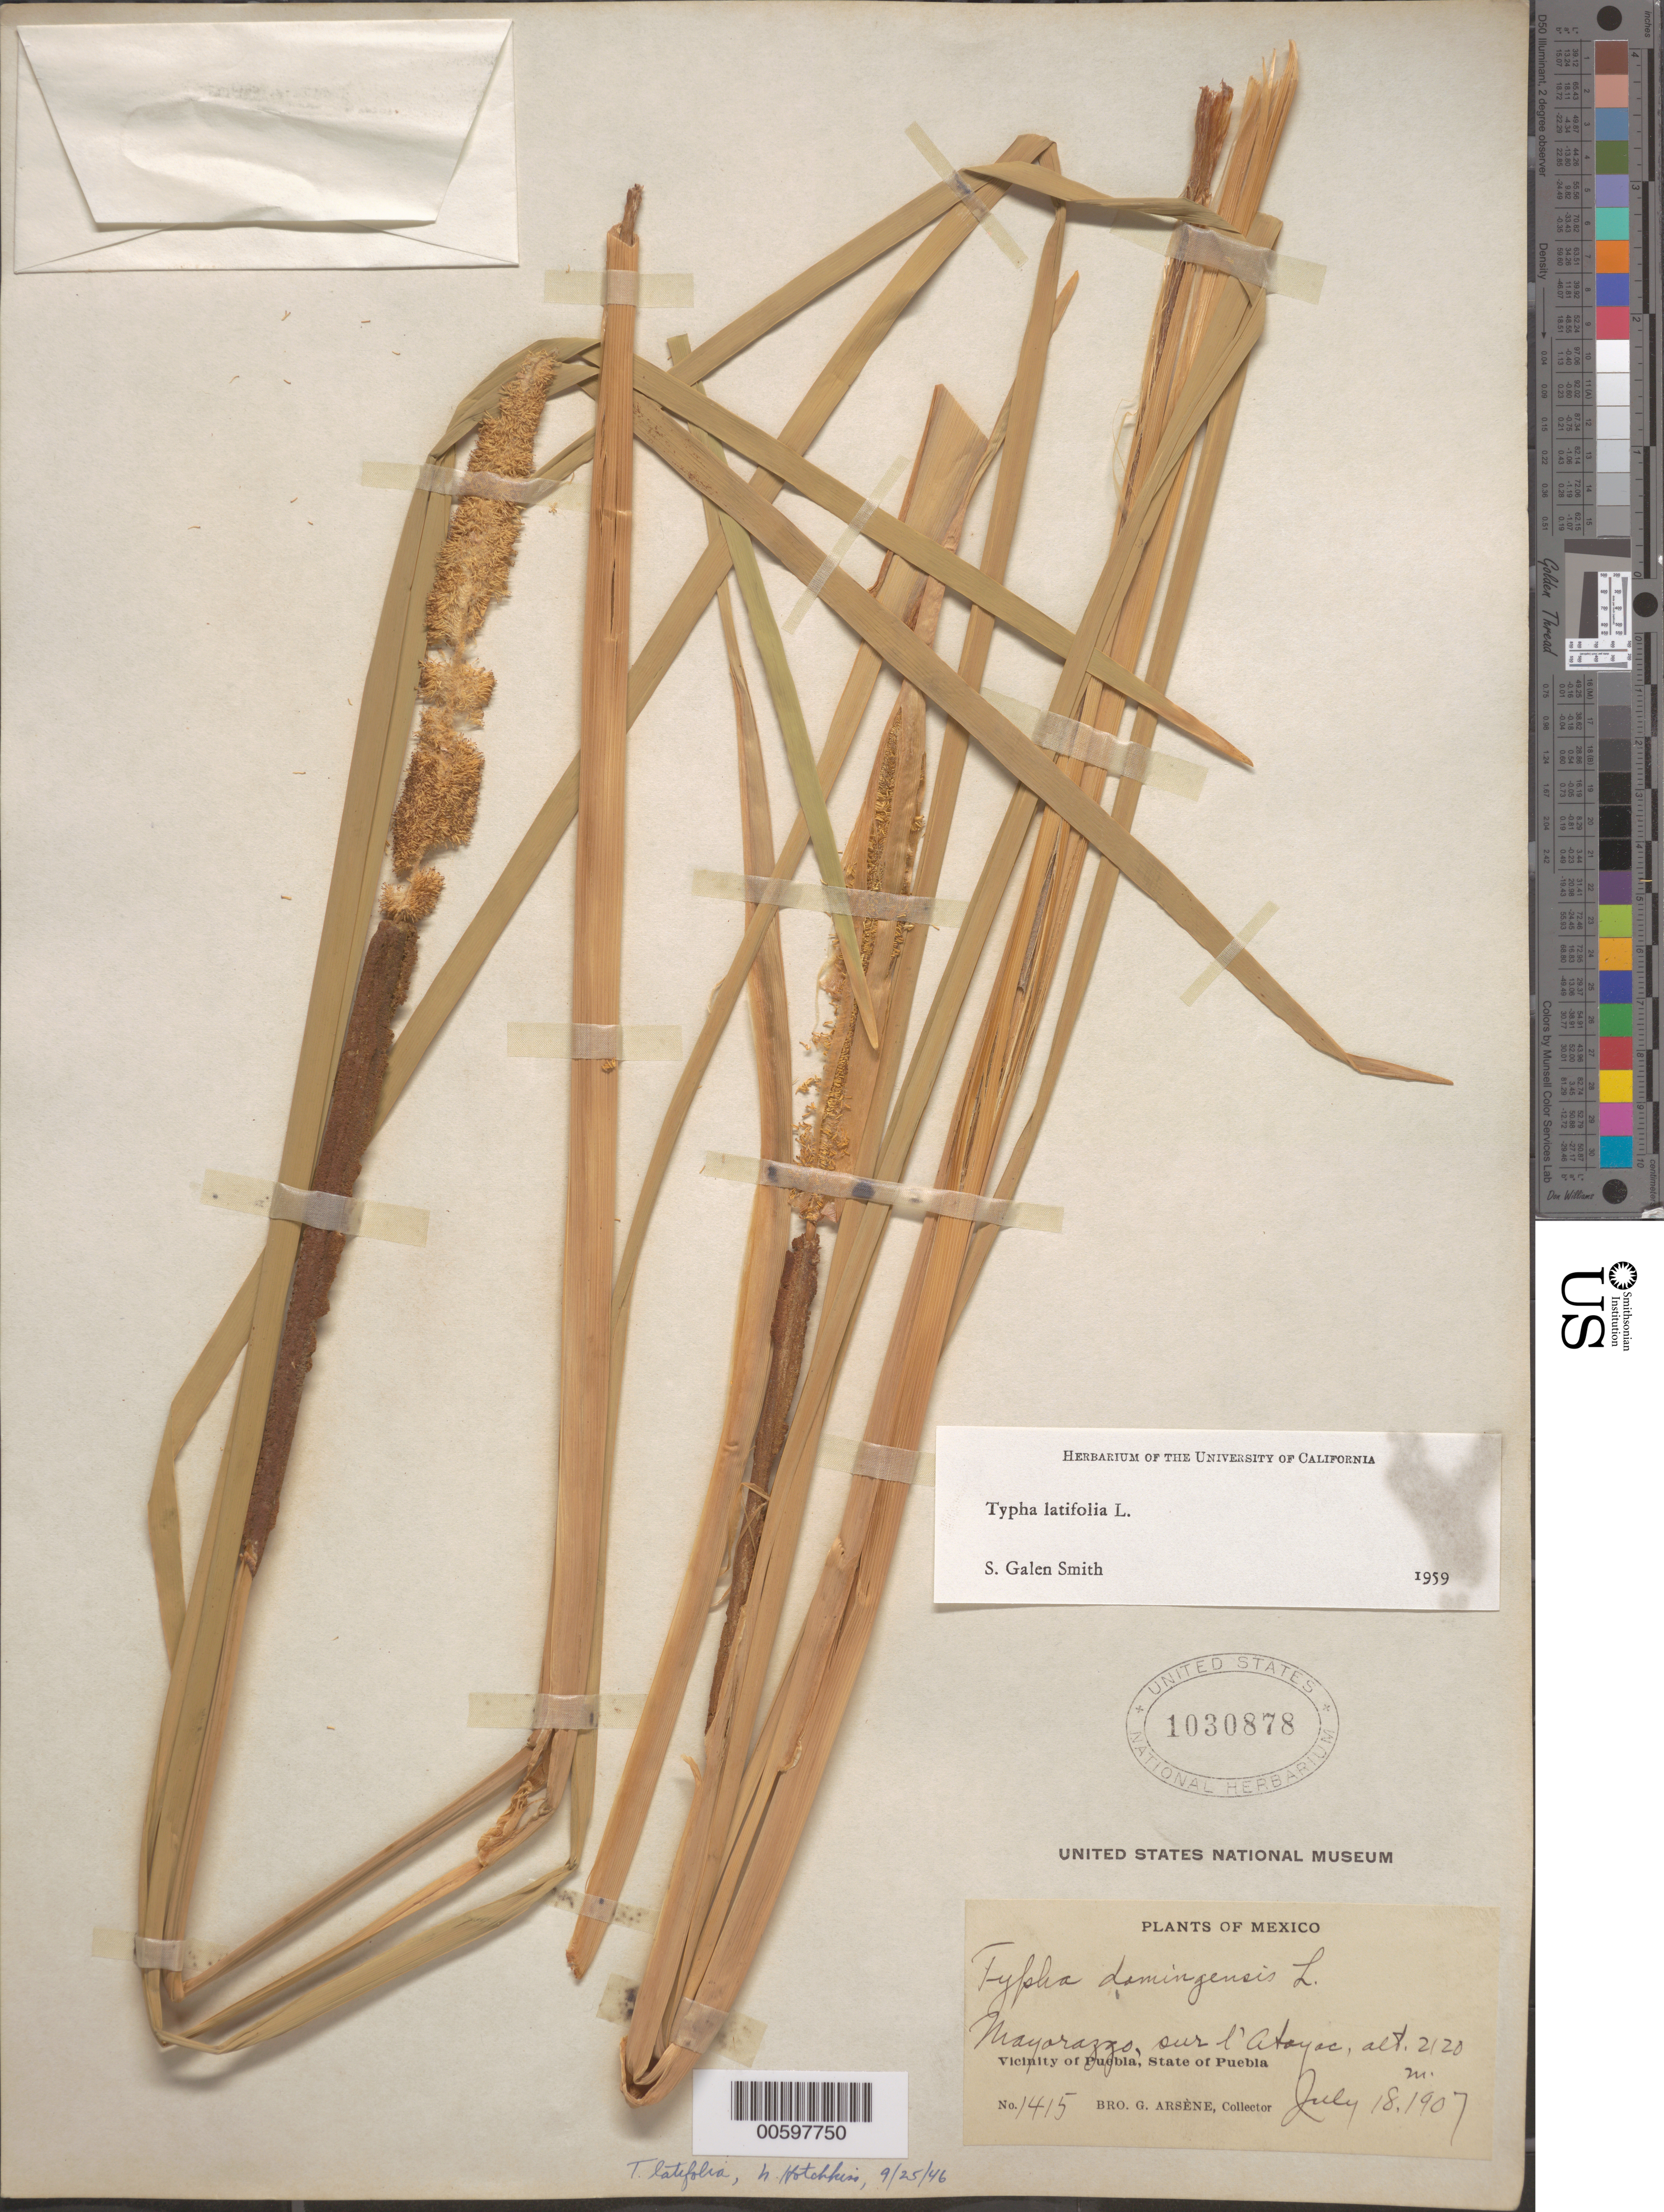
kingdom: Plantae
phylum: Tracheophyta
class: Liliopsida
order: Poales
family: Typhaceae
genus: Typha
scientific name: Typha latifolia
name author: L.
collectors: Bro. G. Arsène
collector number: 1415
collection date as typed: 18 Jul 1907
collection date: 1907-07-18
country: Mexico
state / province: Puebla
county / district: Puebla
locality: Mayorazgo, sur l'Atoyac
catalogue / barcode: US 1030878